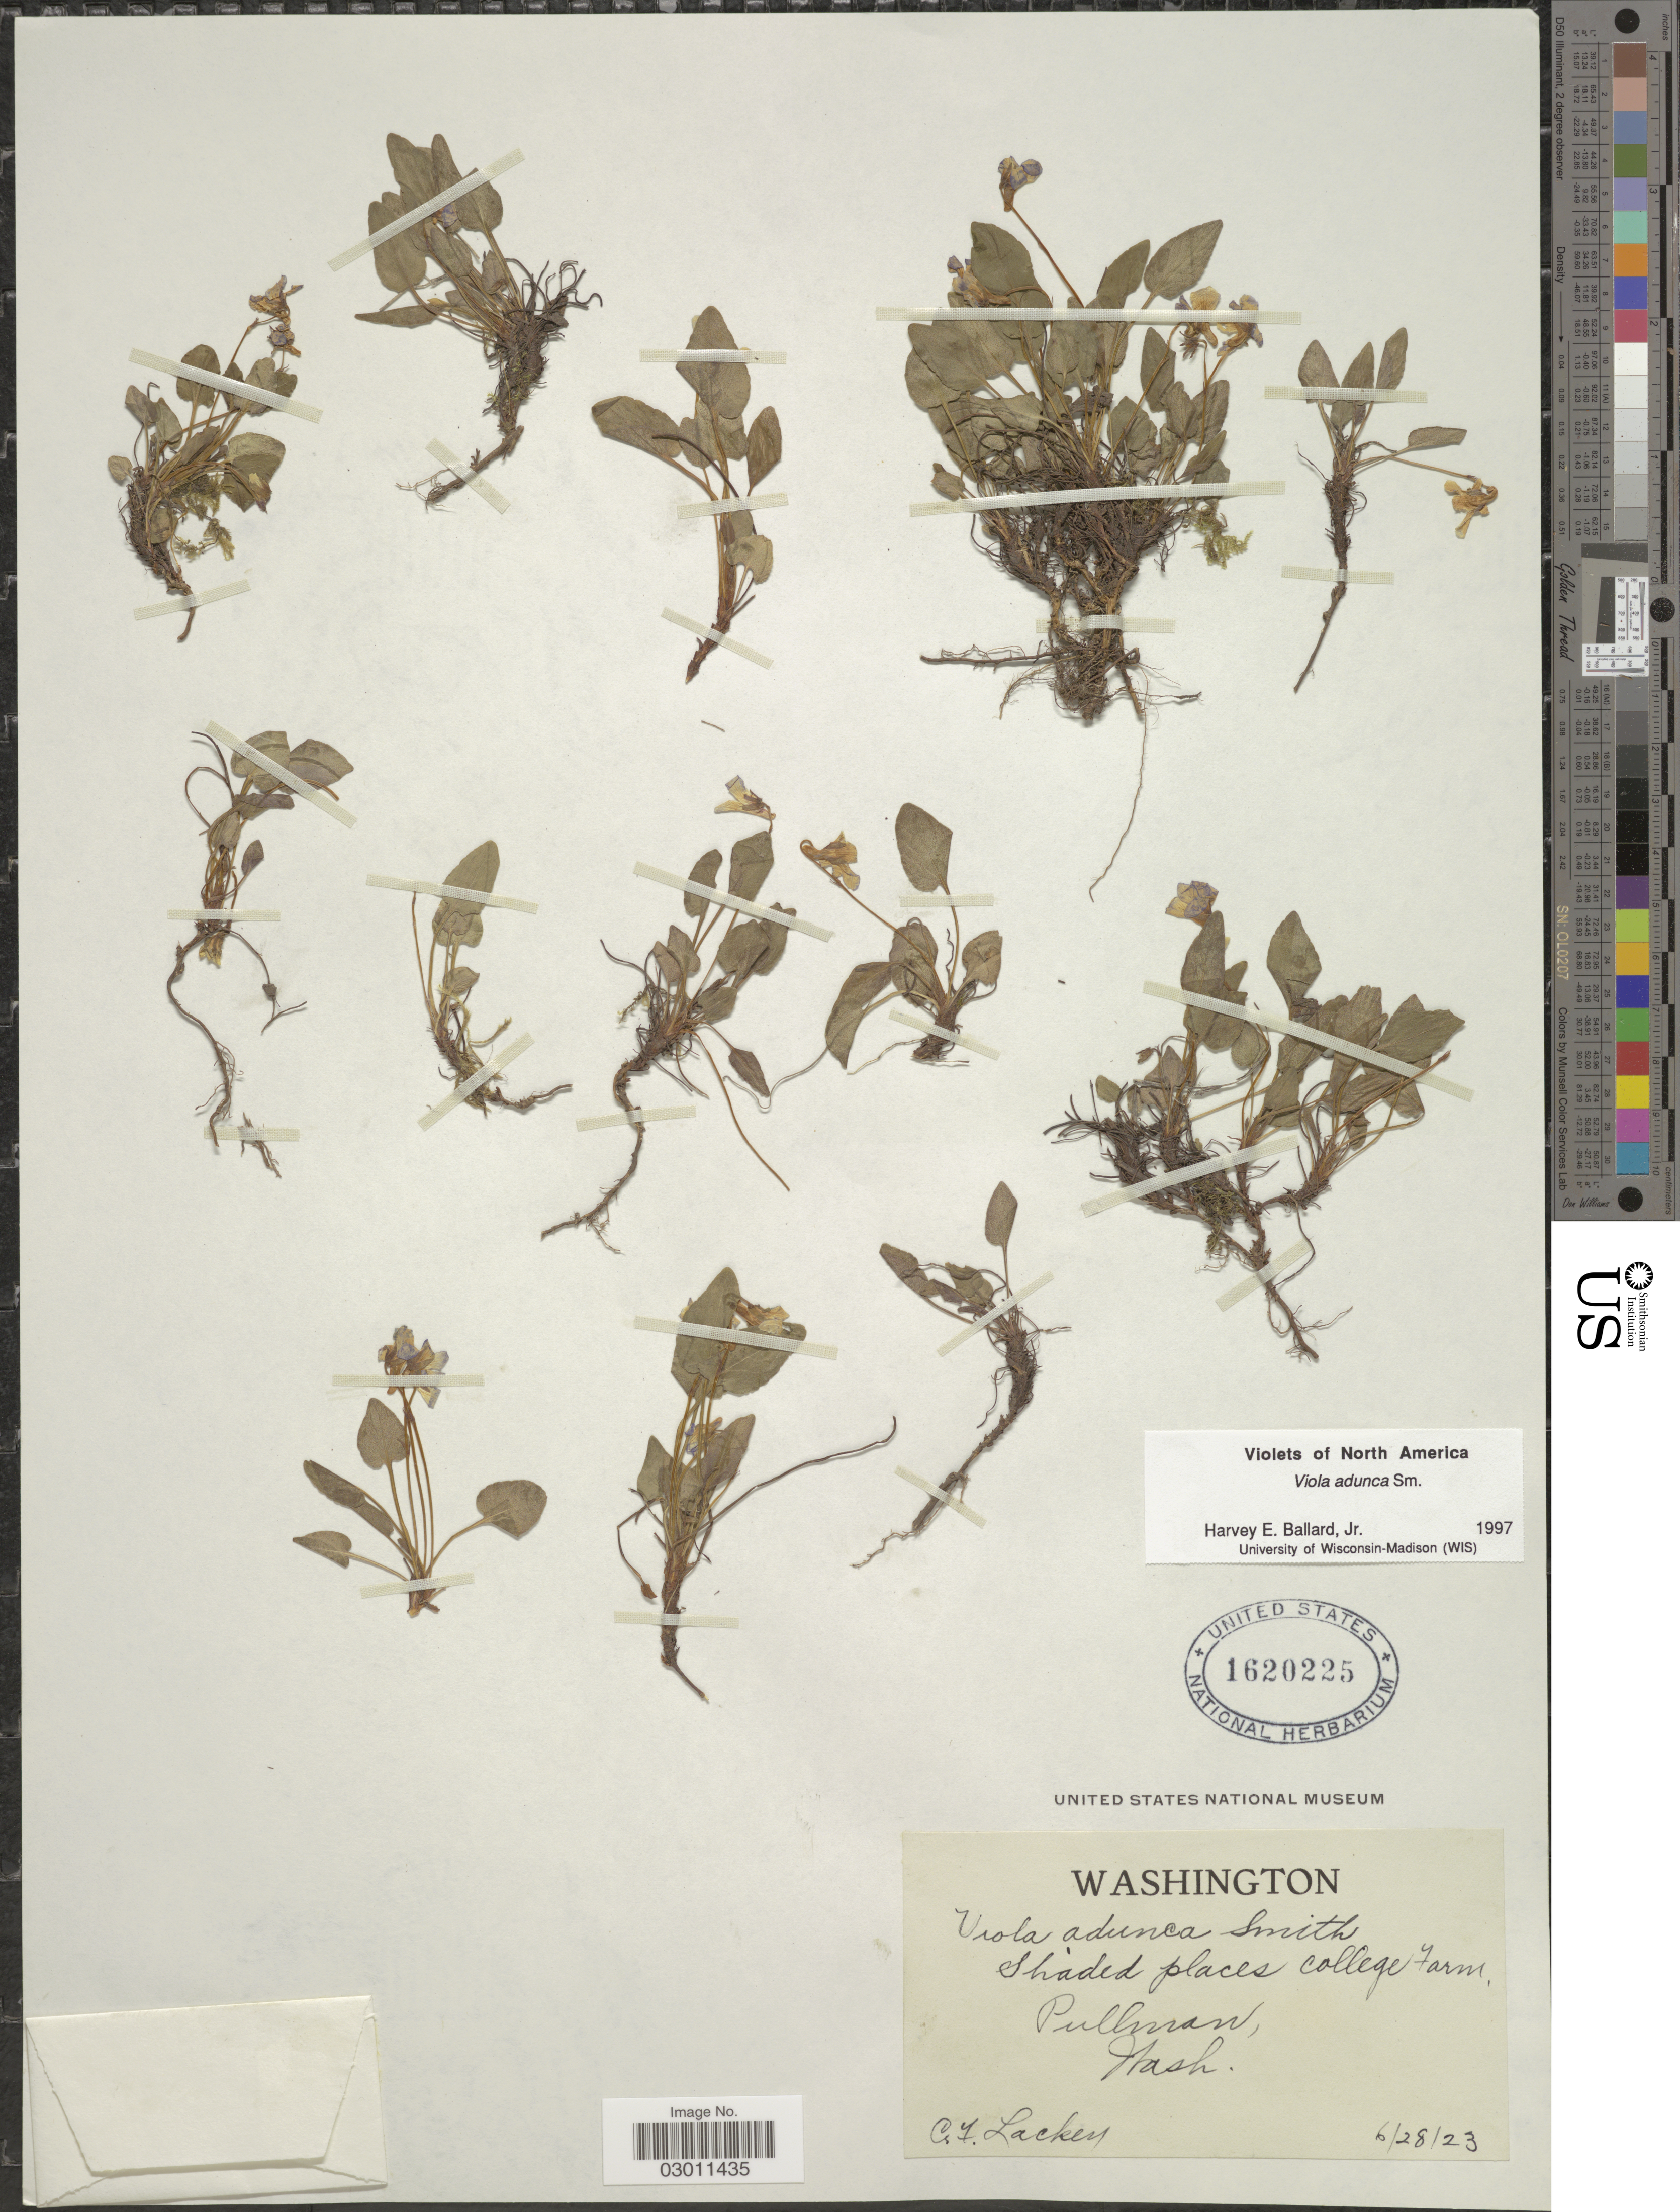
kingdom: Plantae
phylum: Tracheophyta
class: Magnoliopsida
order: Malpighiales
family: Violaceae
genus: Viola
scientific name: Viola adunca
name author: Sm.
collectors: C. Lackey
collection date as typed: Transcribed d/m/y: 28/6/23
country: United States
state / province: Washington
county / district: Whitman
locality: Pullman, Wash.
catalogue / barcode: US 1620225